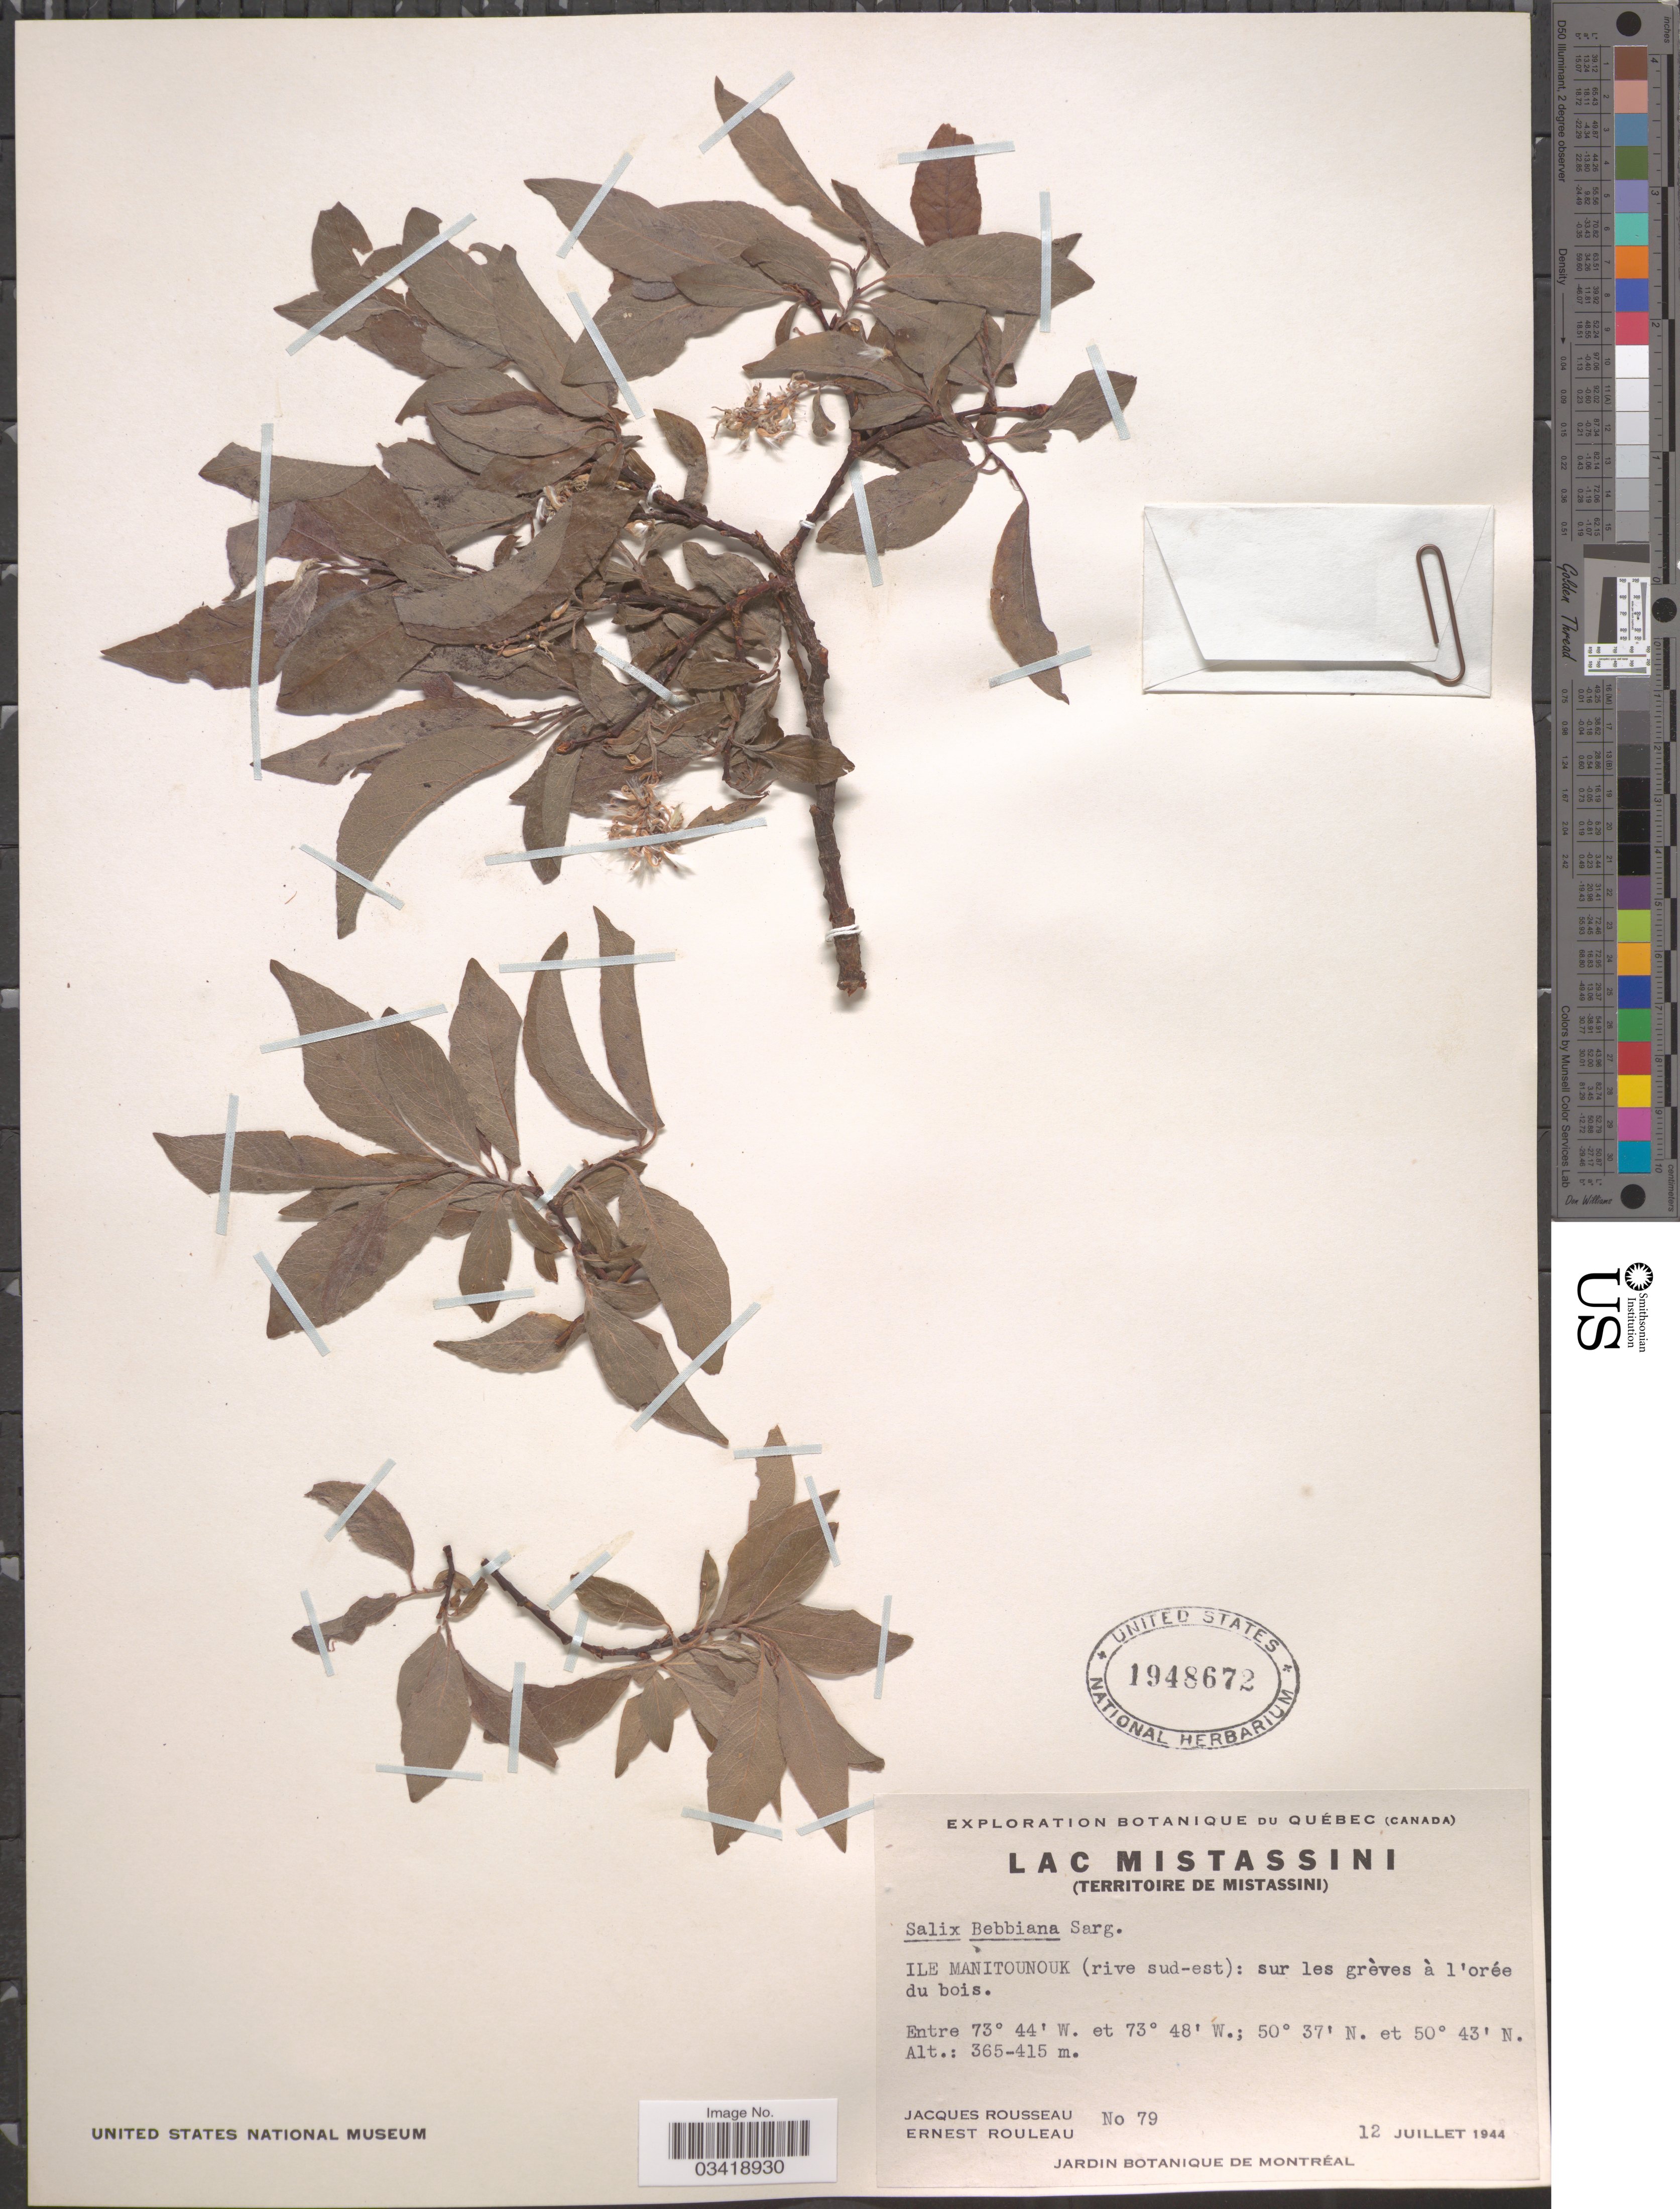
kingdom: Plantae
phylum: Tracheophyta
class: Magnoliopsida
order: Malpighiales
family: Salicaceae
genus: Salix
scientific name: Salix bebbiana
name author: Sarg.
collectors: J. Rousseau & E. Rouleau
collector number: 79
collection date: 1944-07-12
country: Canada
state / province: Quebec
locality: Lac Mistassini. (Territoire de Mistassini). Ile Manitounouk (rive sud-est): sur les grèves à l'orée du bois.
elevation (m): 365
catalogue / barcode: US 1948672